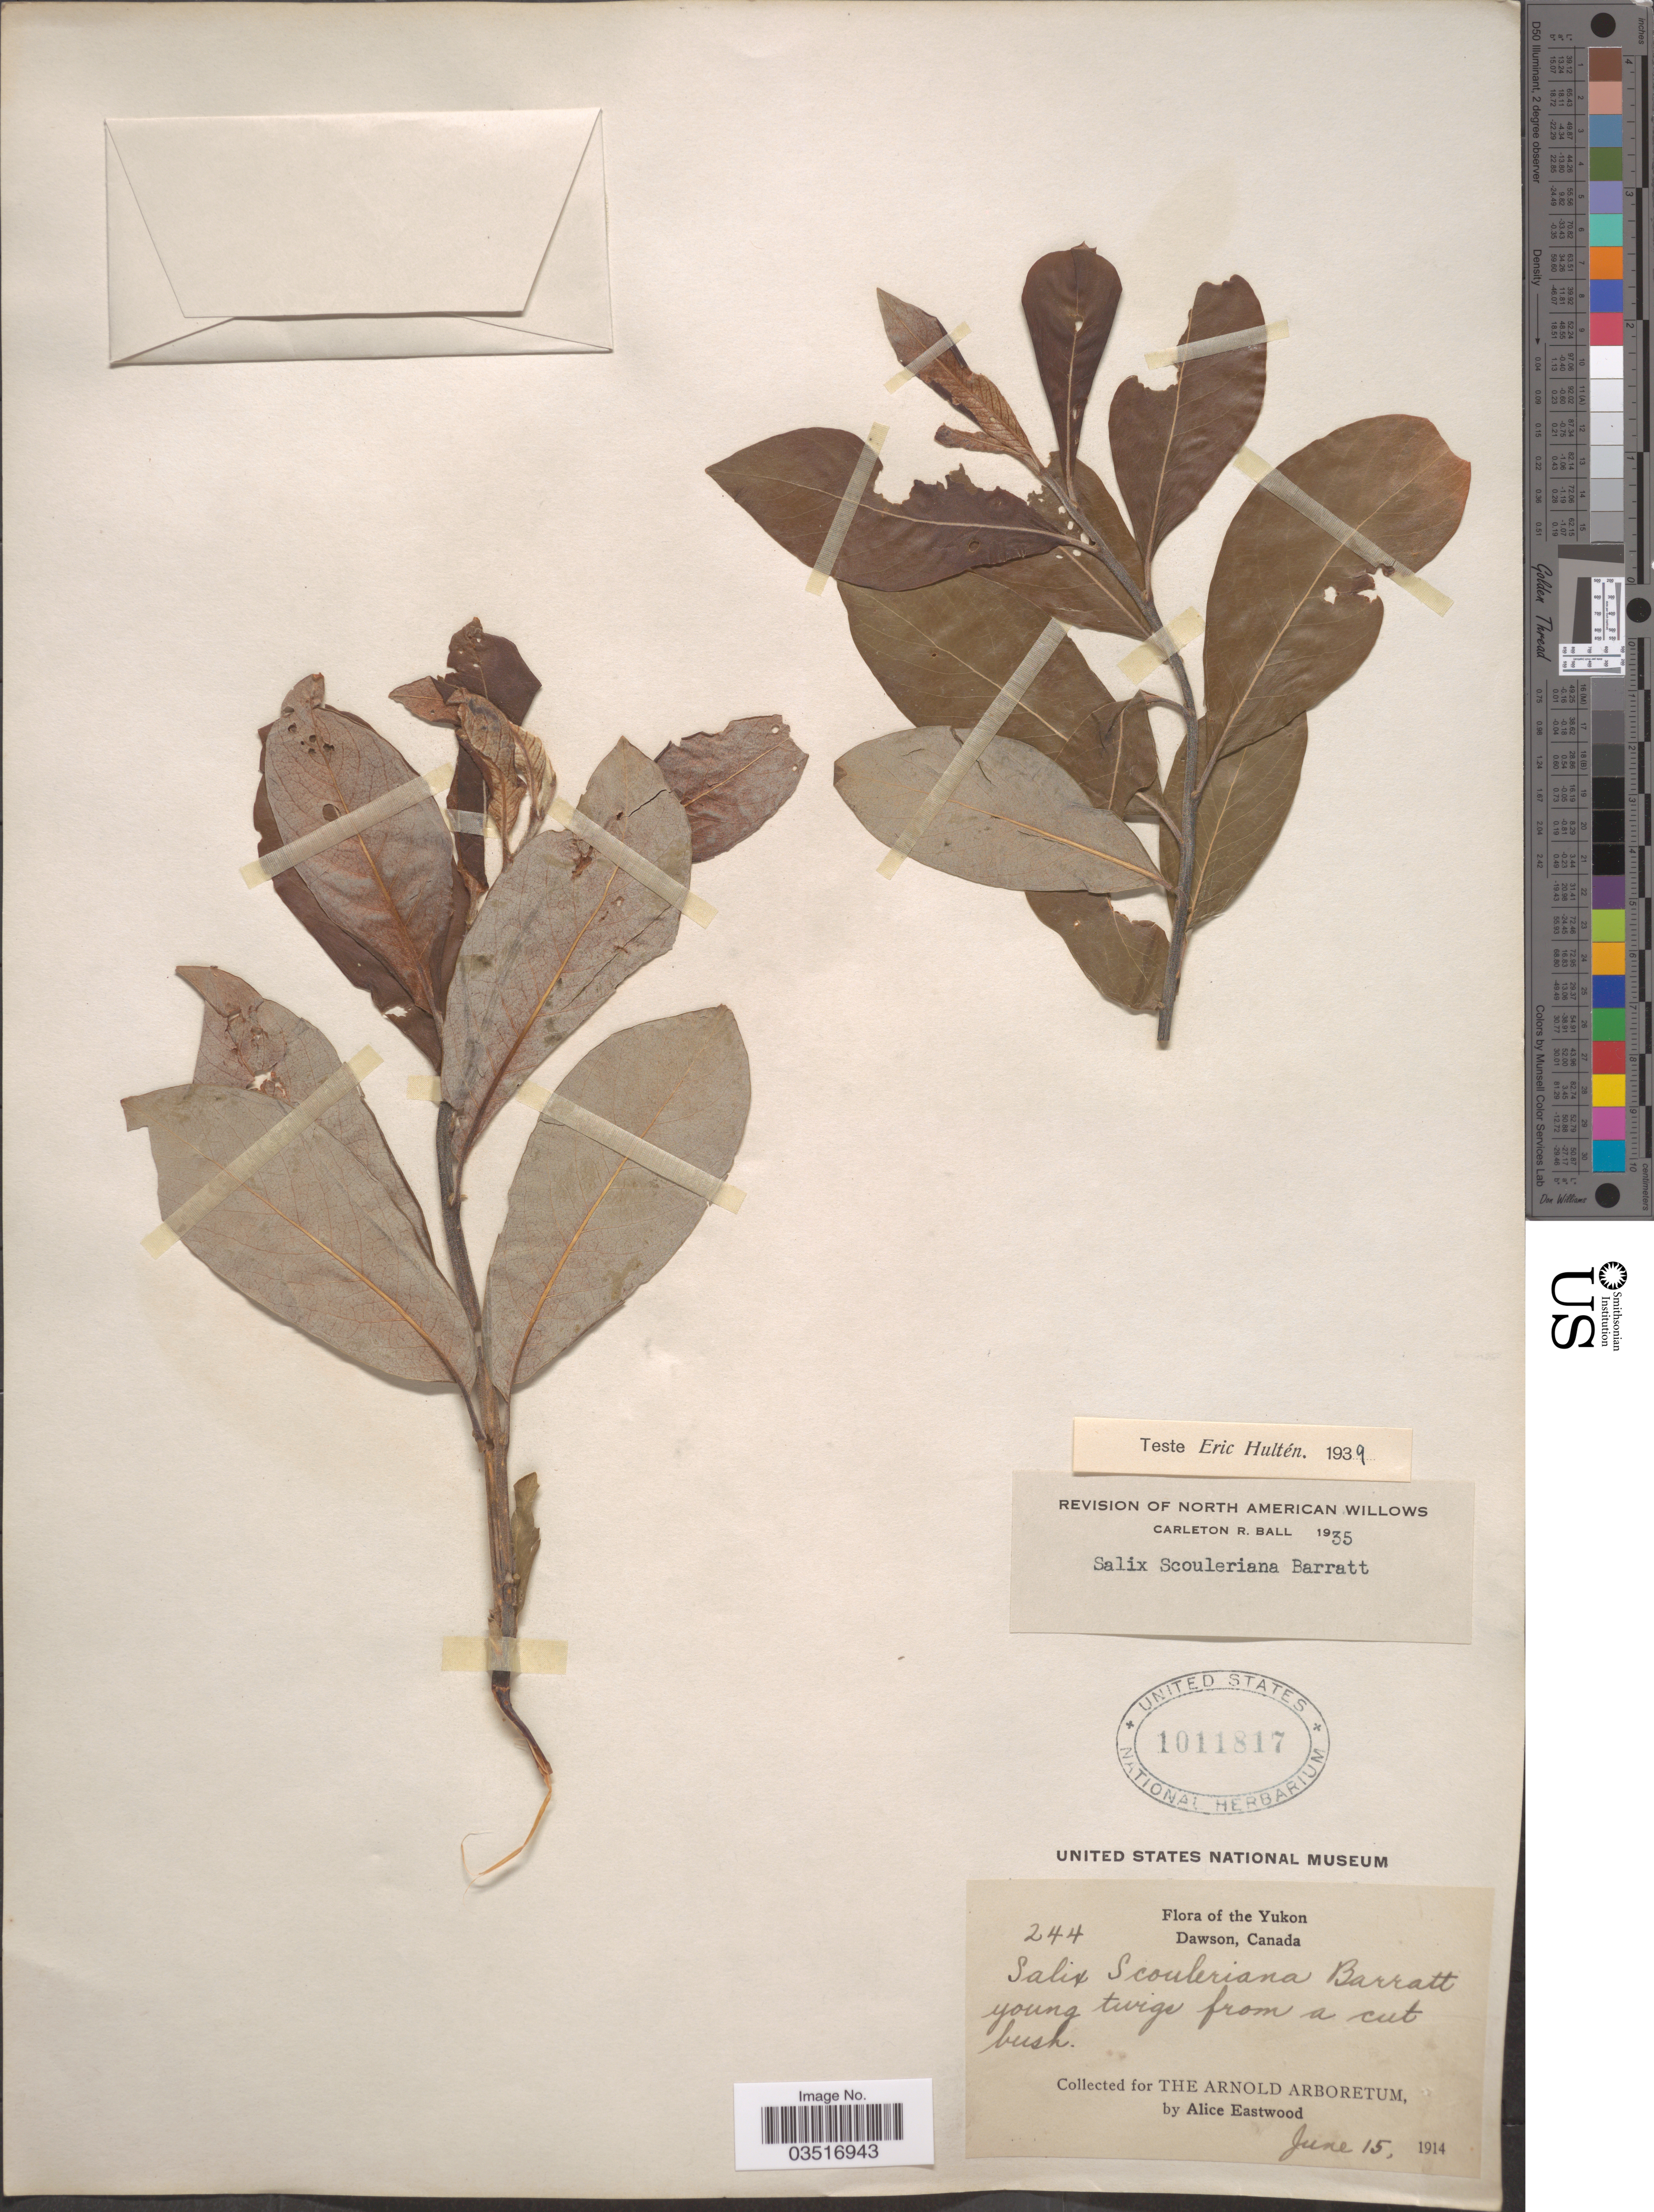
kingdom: Plantae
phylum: Tracheophyta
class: Magnoliopsida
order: Malpighiales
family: Salicaceae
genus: Salix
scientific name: Salix scouleriana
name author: Barratt ex Hook.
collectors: A. Eastwood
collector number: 244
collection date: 1914-06-15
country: Canada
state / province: Yukon Territory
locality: Yukon. Dawson.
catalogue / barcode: US 1011817